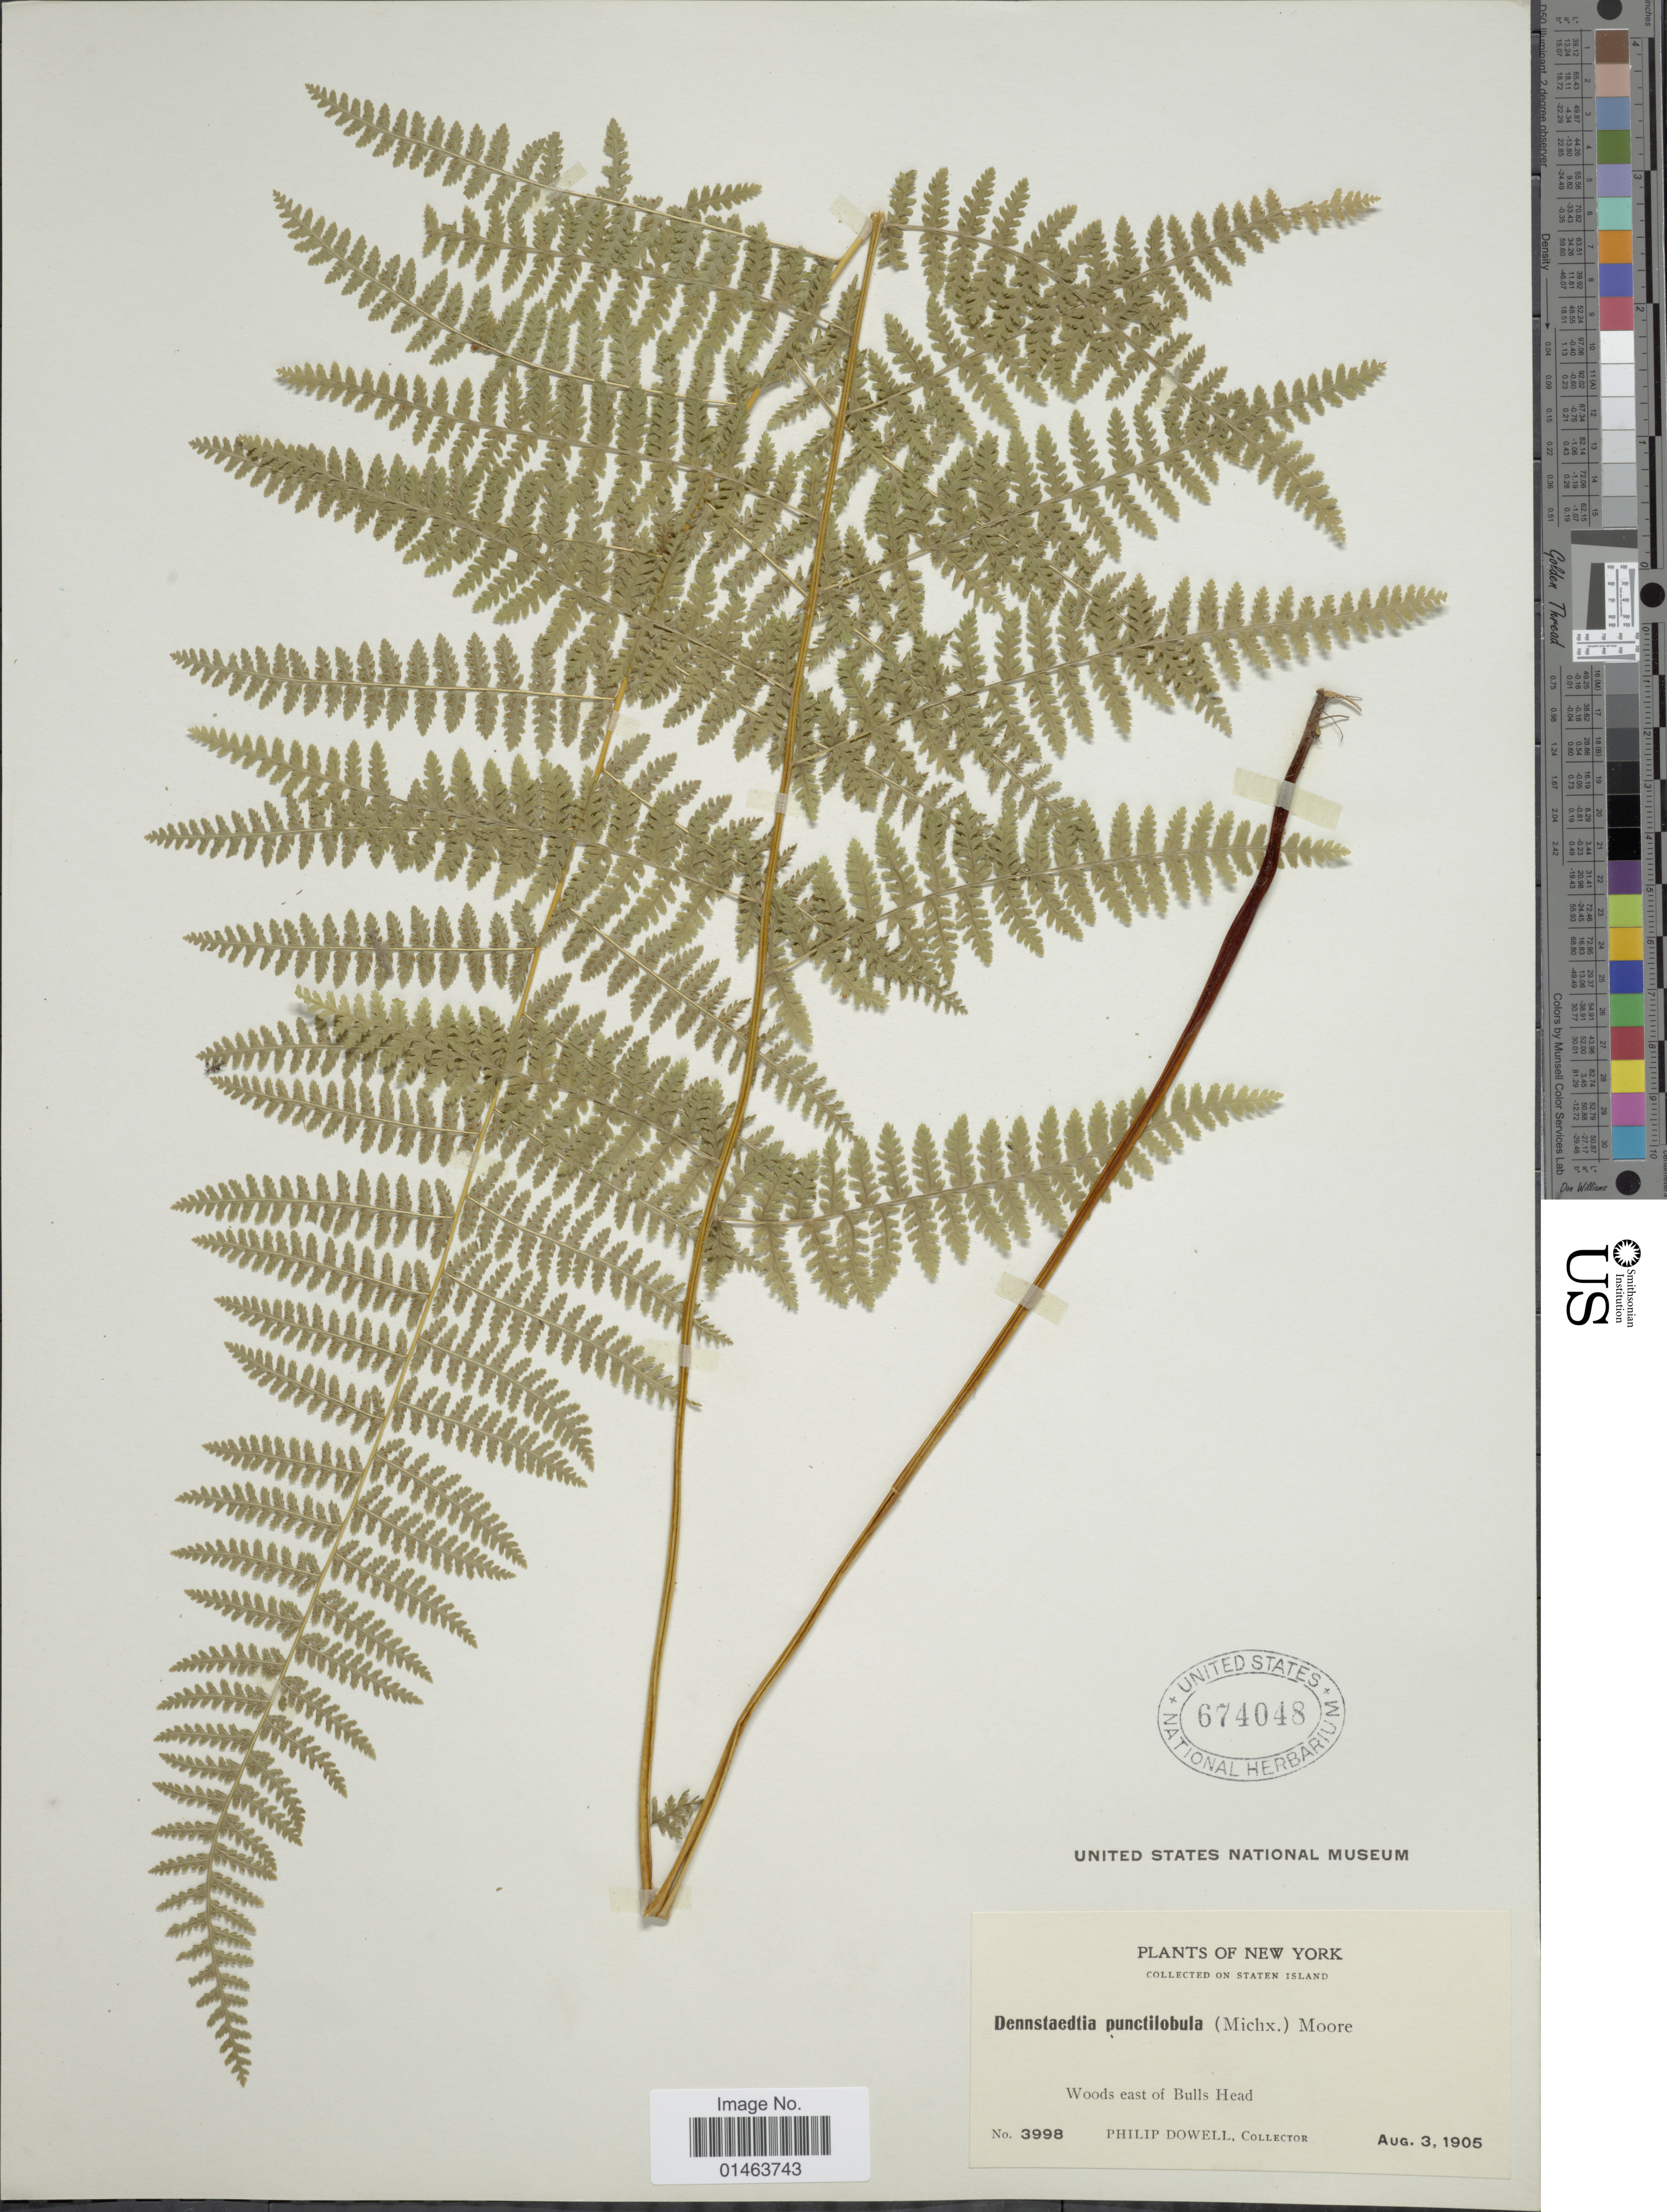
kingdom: Plantae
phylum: Tracheophyta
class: Polypodiopsida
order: Polypodiales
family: Dennstaedtiaceae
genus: Dennstaedtia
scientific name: Dennstaedtia punctilobula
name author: (Michx.) T. Moore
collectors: P. Dowell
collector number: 3998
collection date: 1905-08-03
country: United States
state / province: New York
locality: Staten Island, Woods east of Bulls Head.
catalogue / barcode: US 674048